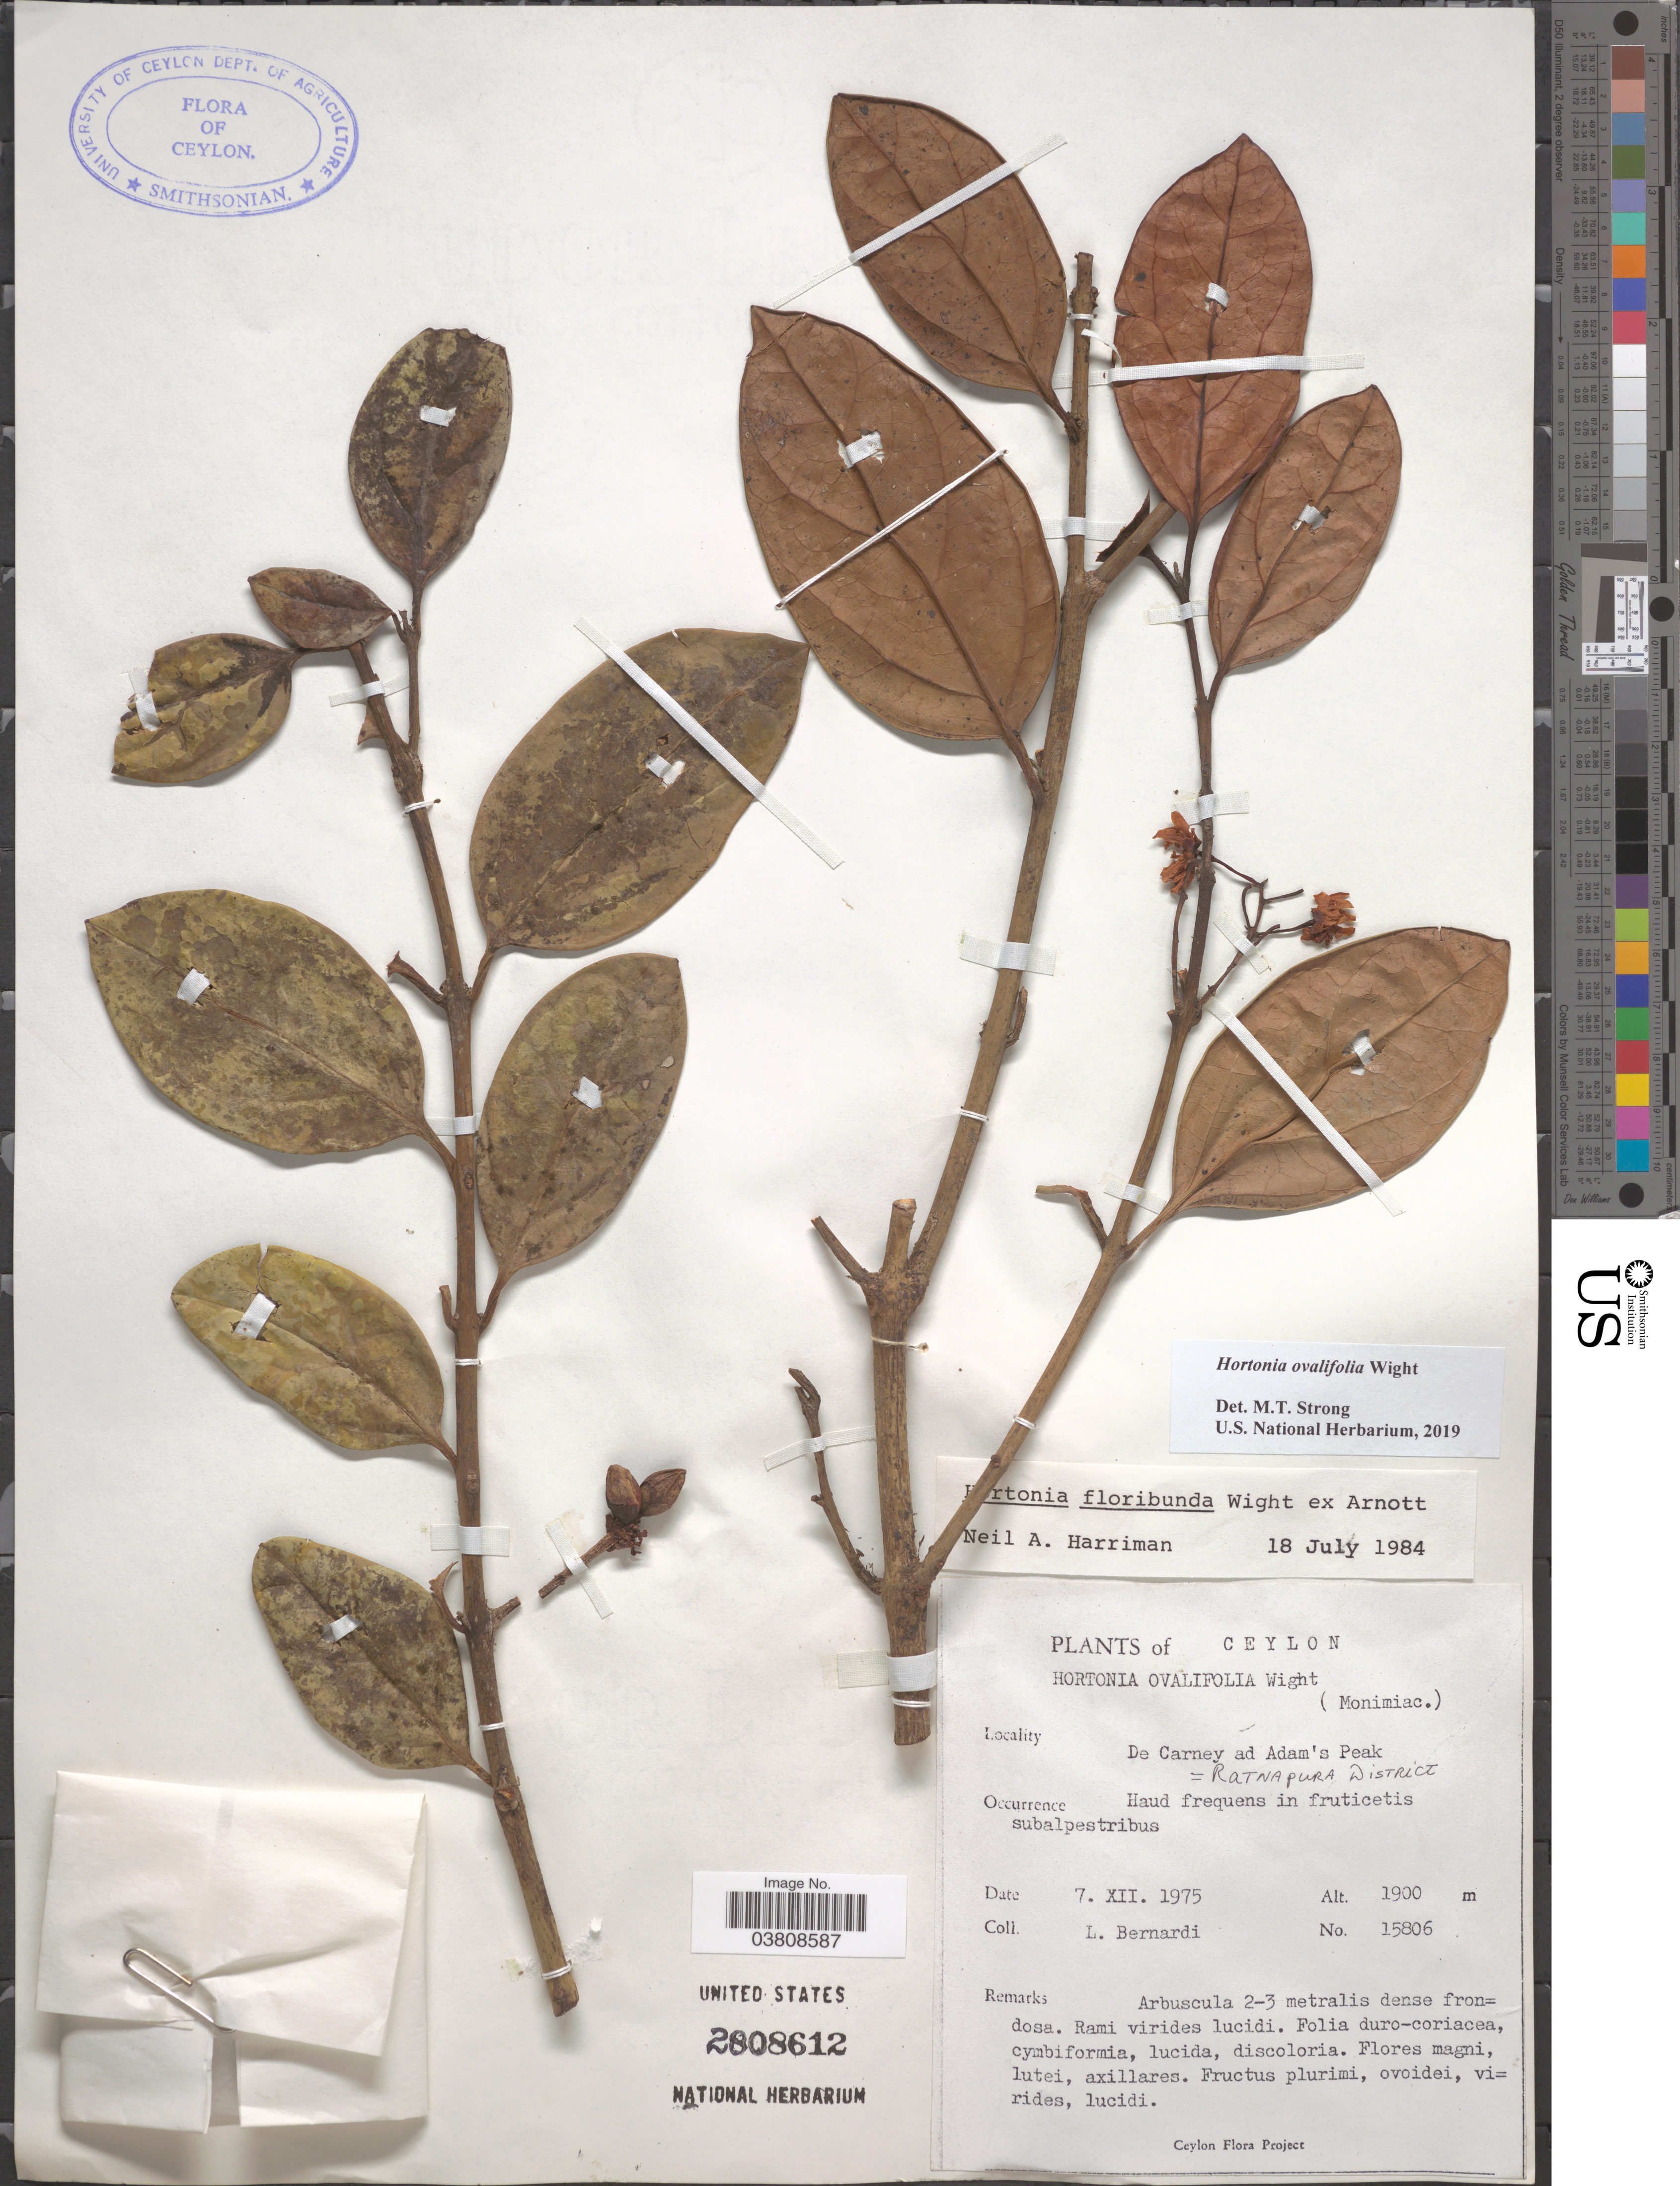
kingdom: Plantae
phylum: Tracheophyta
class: Magnoliopsida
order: Laurales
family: Monimiaceae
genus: Hortonia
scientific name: Hortonia ovalifolia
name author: Wight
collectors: L. Bernardi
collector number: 15806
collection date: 1975-12-07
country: Sri Lanka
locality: Ceylon. De Carney ad Adam's Peak = Ratnapura District.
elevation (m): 1900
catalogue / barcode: US 2808612